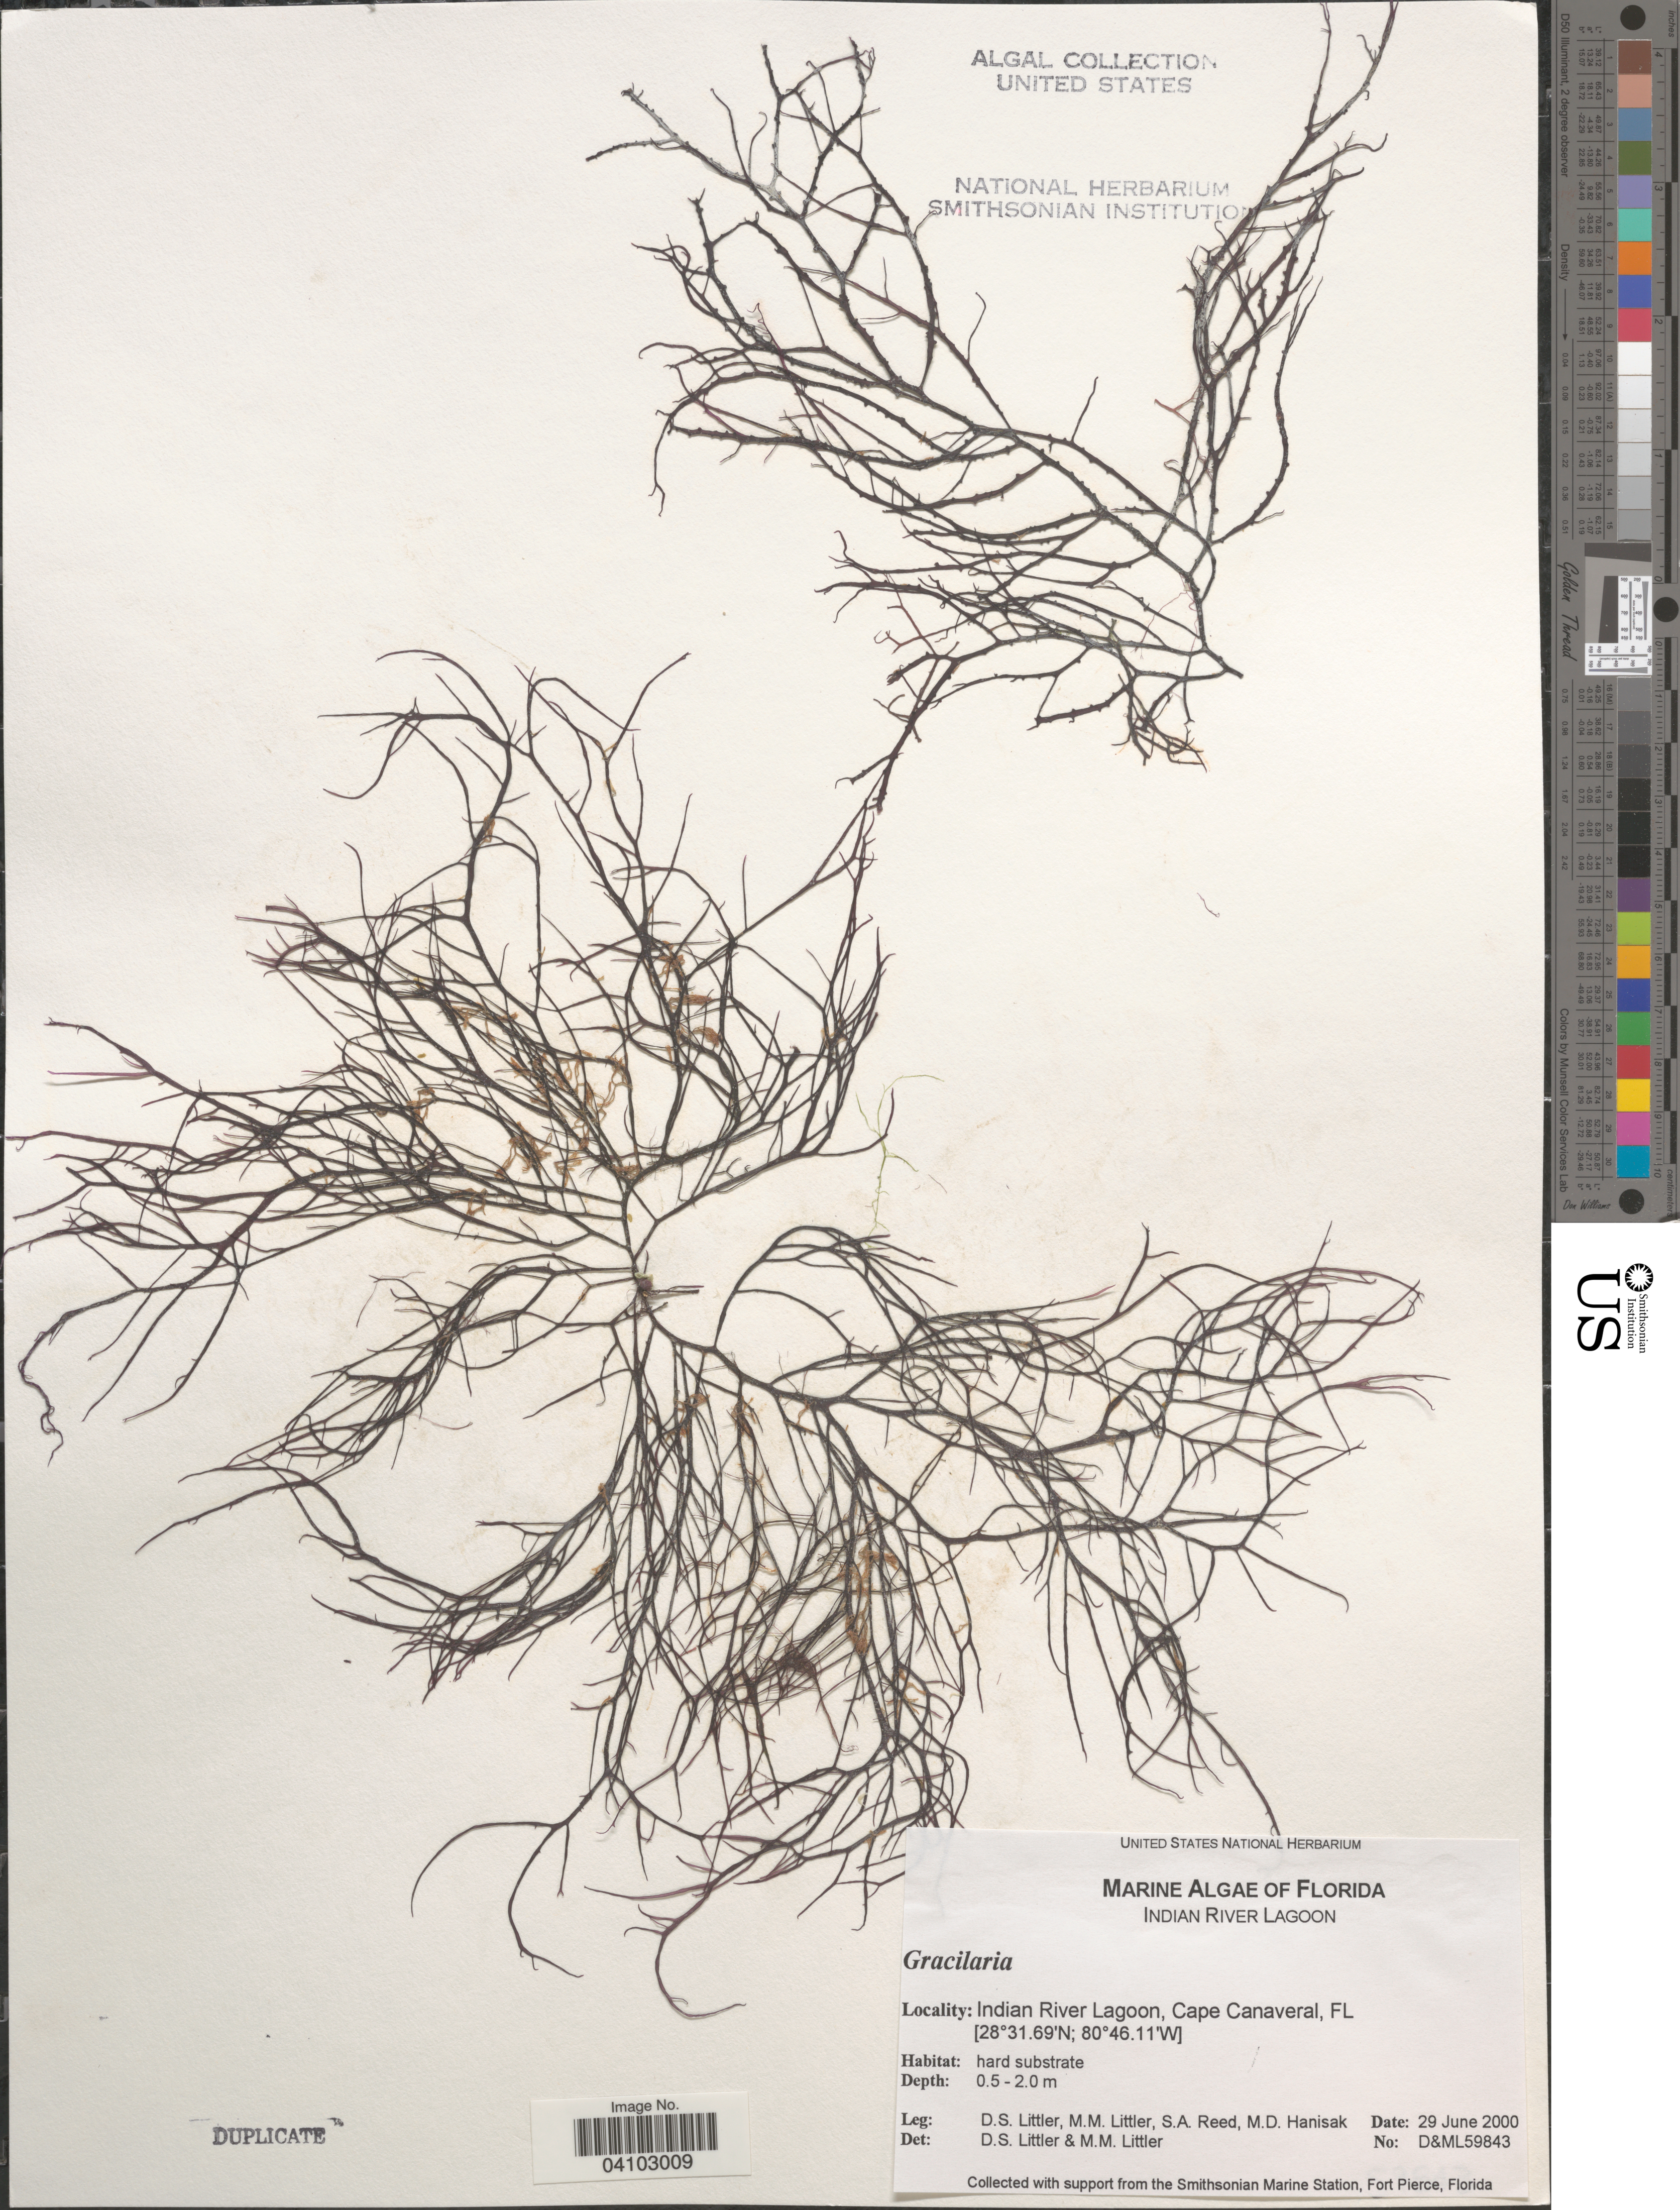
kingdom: Plantae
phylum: Rhodophyta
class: Florideophyceae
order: Gracilariales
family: Gracilariaceae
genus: Gracilaria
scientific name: Gracilaria sp.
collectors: D. S. Littler, M. M. Littler, S. Reed & M. Hanisak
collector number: D&ML59843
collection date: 2000-06-29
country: United States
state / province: Florida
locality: Indian River Lagoon. Cape Canaveral.